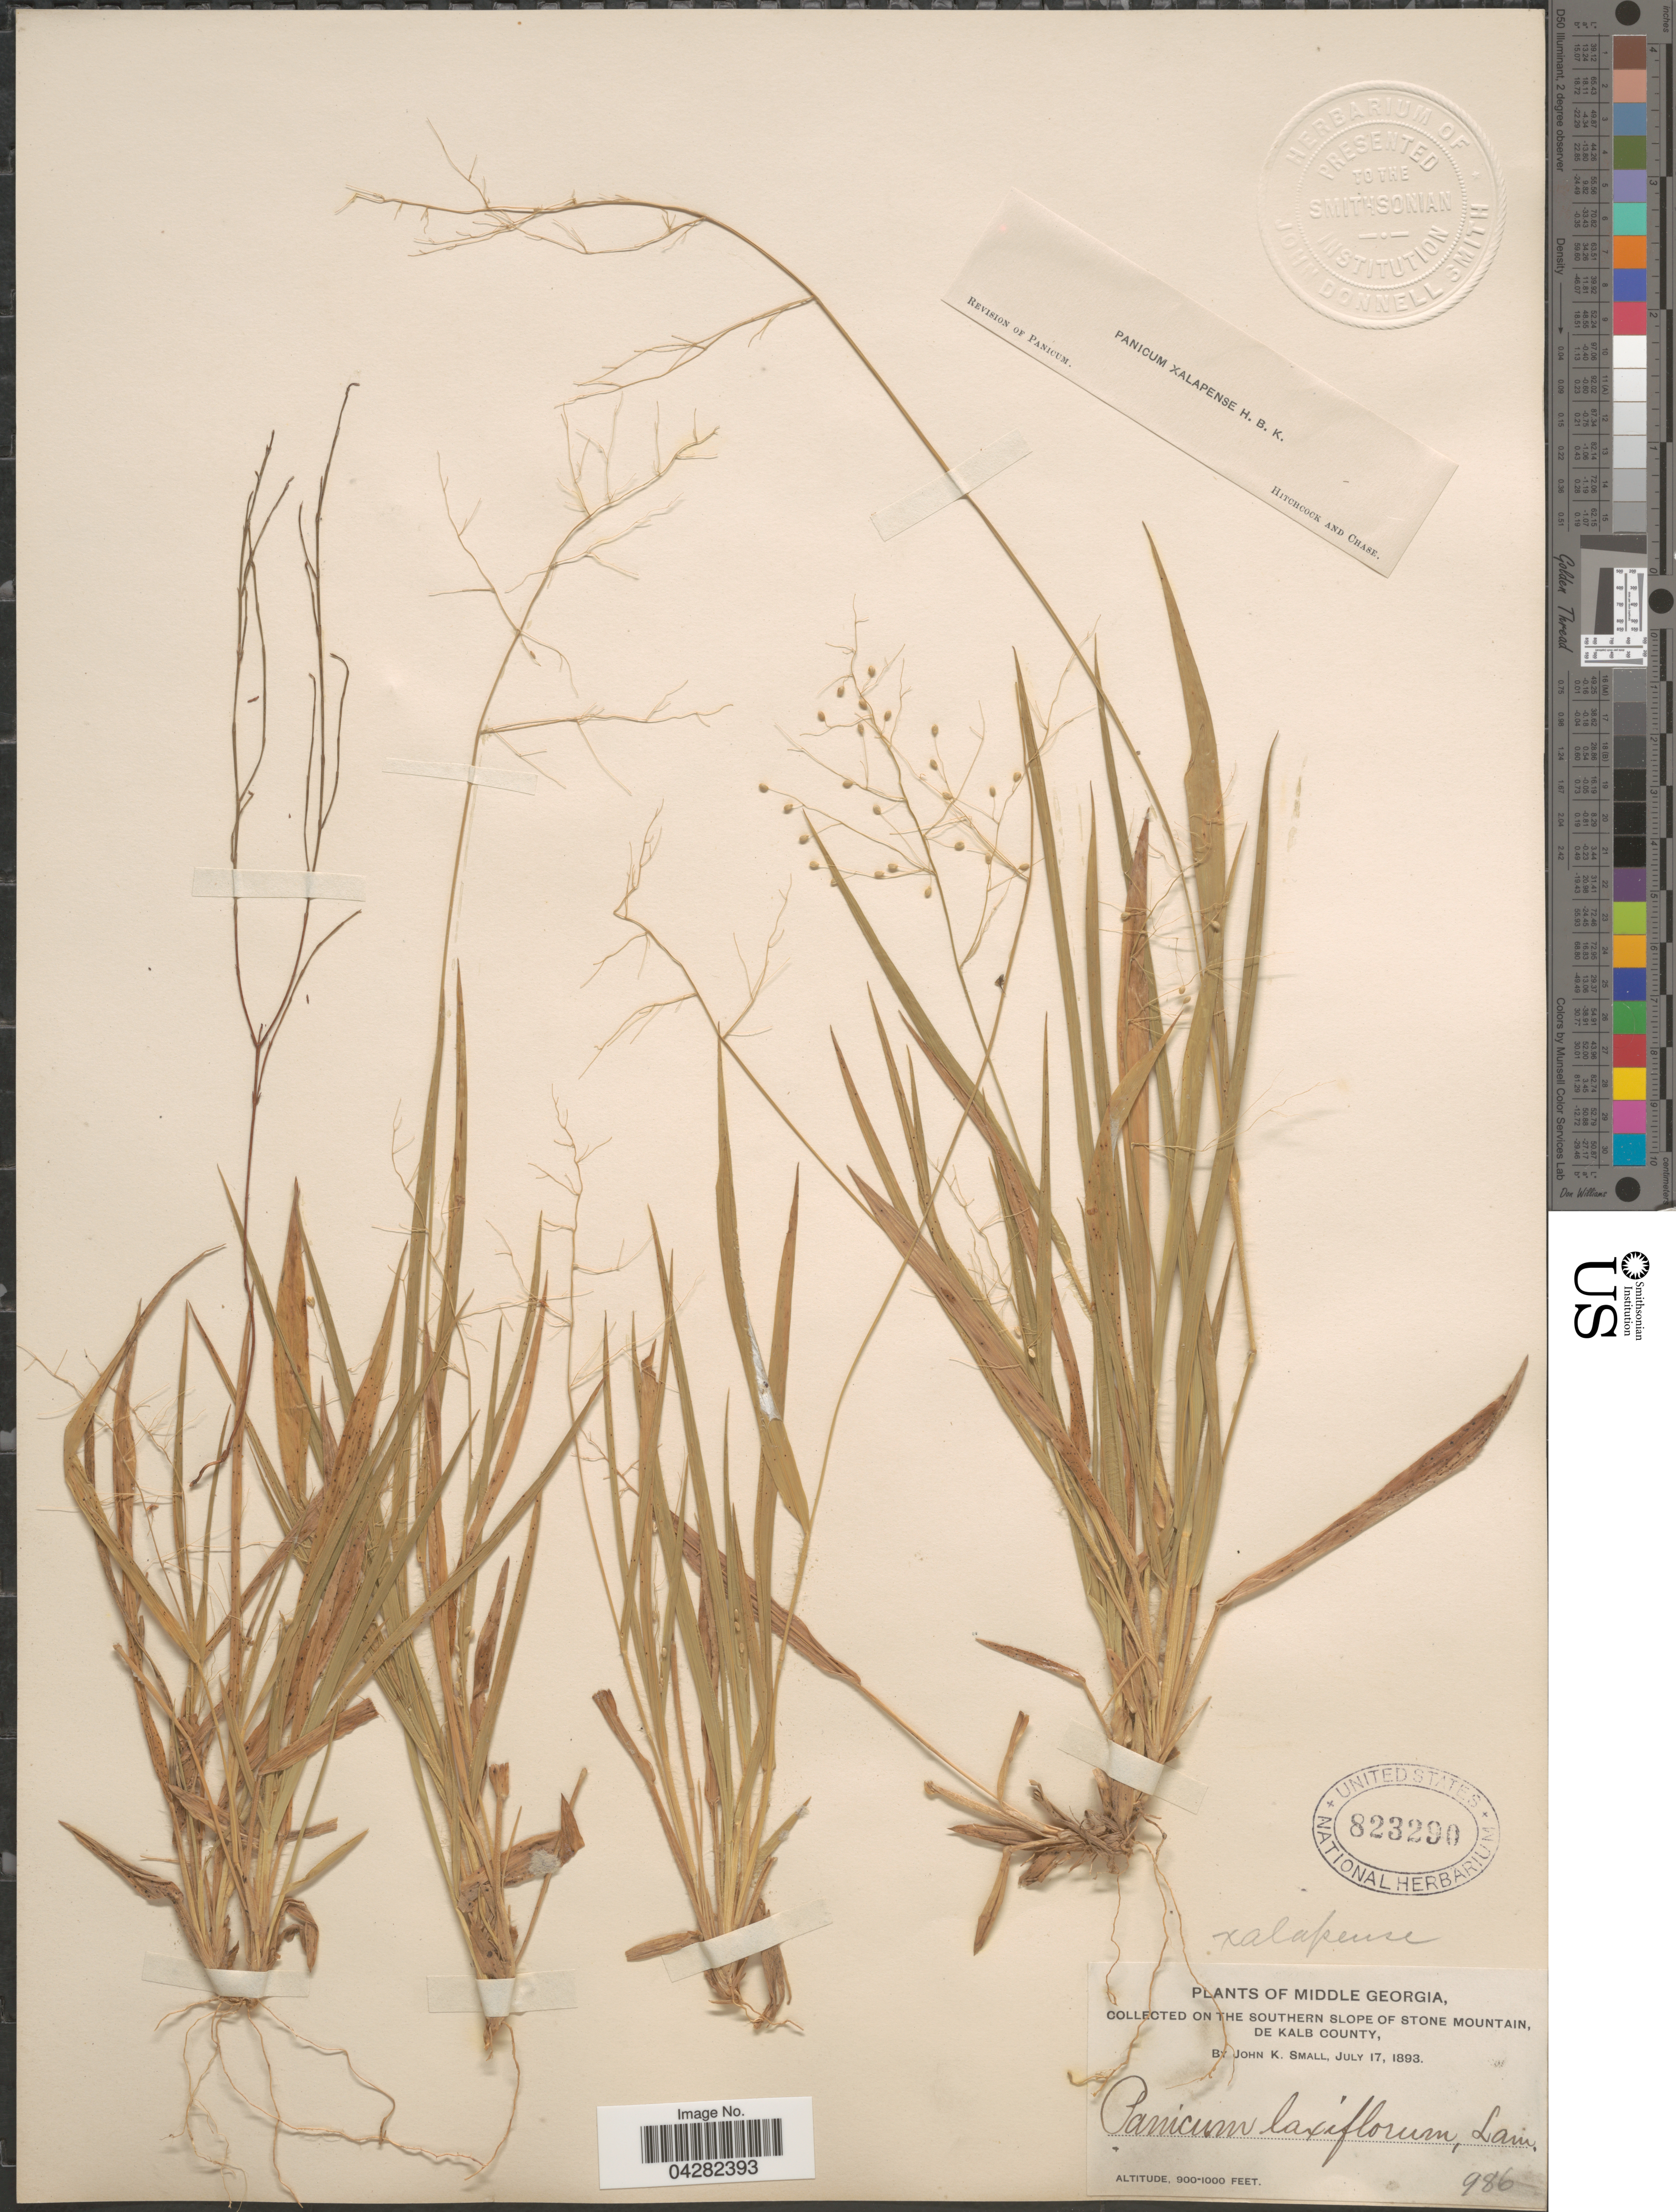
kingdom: Plantae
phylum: Tracheophyta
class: Liliopsida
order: Poales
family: Poaceae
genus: Dichanthelium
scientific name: Dichanthelium laxiflorum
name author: (Lam.) Gould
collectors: J. K. Small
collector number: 986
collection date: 1893-07-17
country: United States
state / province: Georgia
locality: Middle Georgia, on the southern slopen of Stone Mountain, De Kalb County.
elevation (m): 274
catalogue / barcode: US 823290